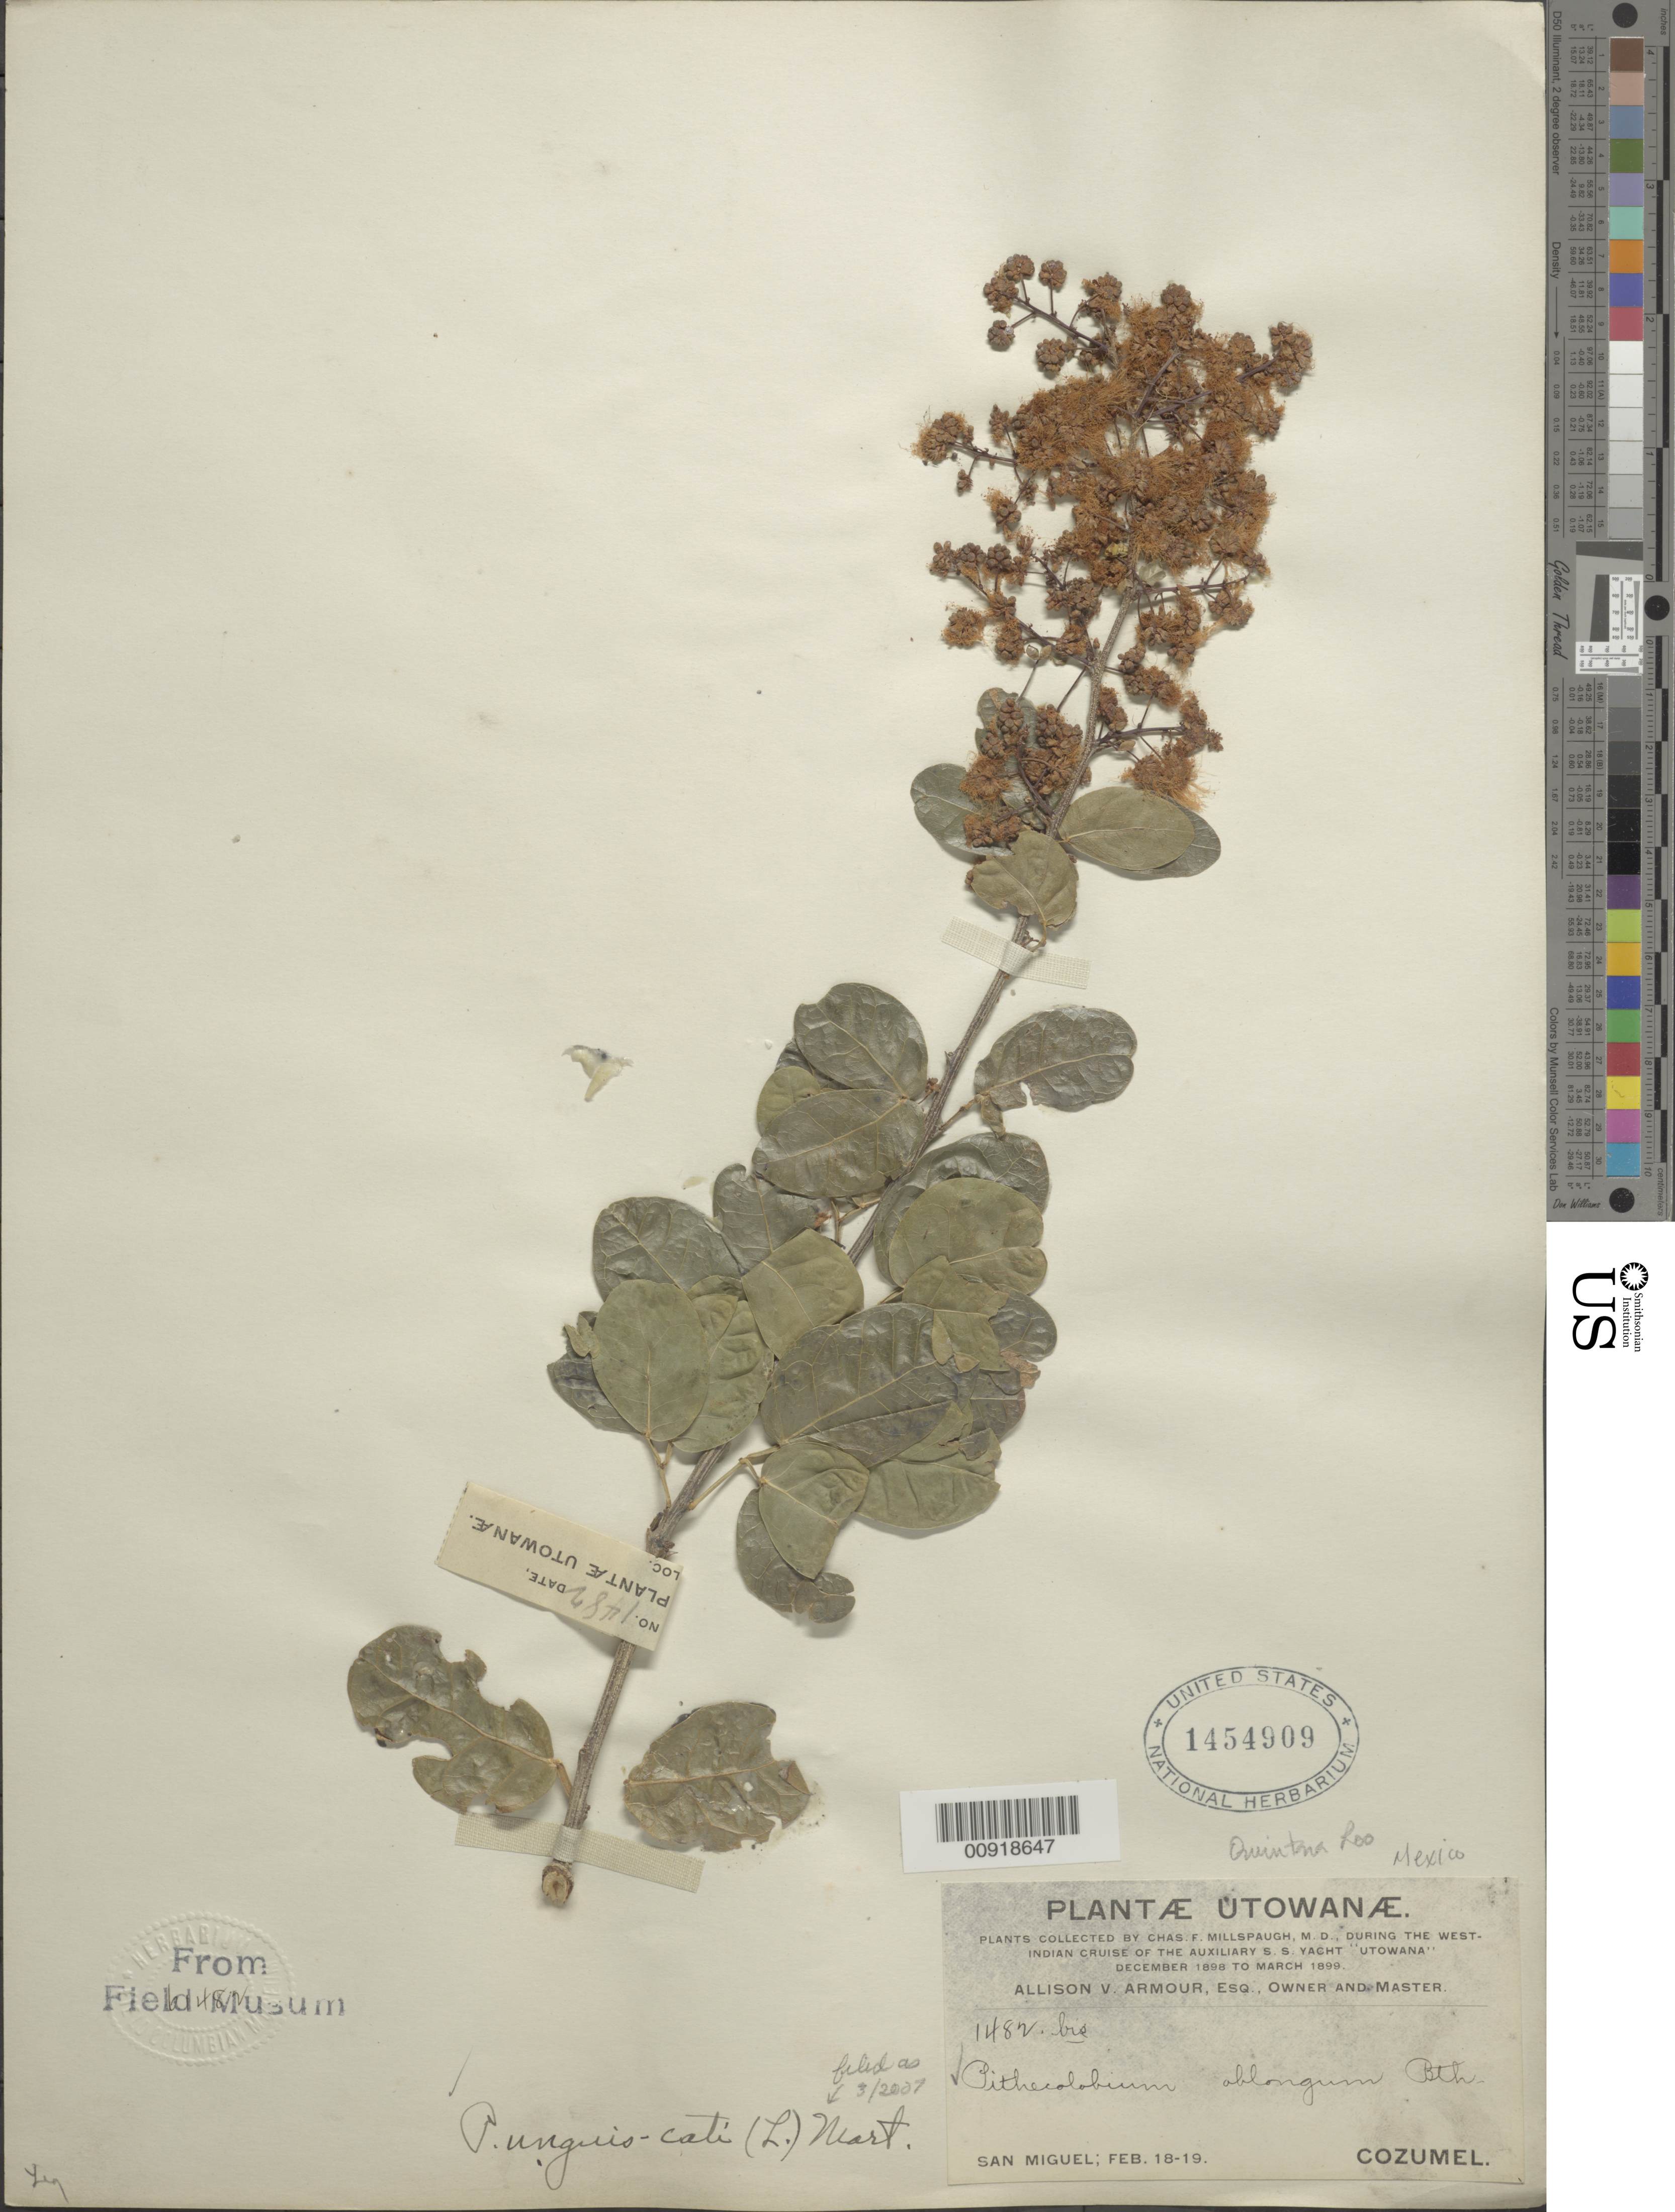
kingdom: Plantae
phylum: Tracheophyta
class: Magnoliopsida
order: Fabales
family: Fabaceae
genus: Pithecellobium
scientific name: Pithecellobium unguis-cati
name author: (L.) Benth.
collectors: C. F. Millspaugh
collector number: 1482 bis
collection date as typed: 18 Feb 1899 to 19 Feb 1899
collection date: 1899-02-18/1899-02-19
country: Mexico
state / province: Quintana Roo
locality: San Miguel; Cozumel.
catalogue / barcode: US 1454909